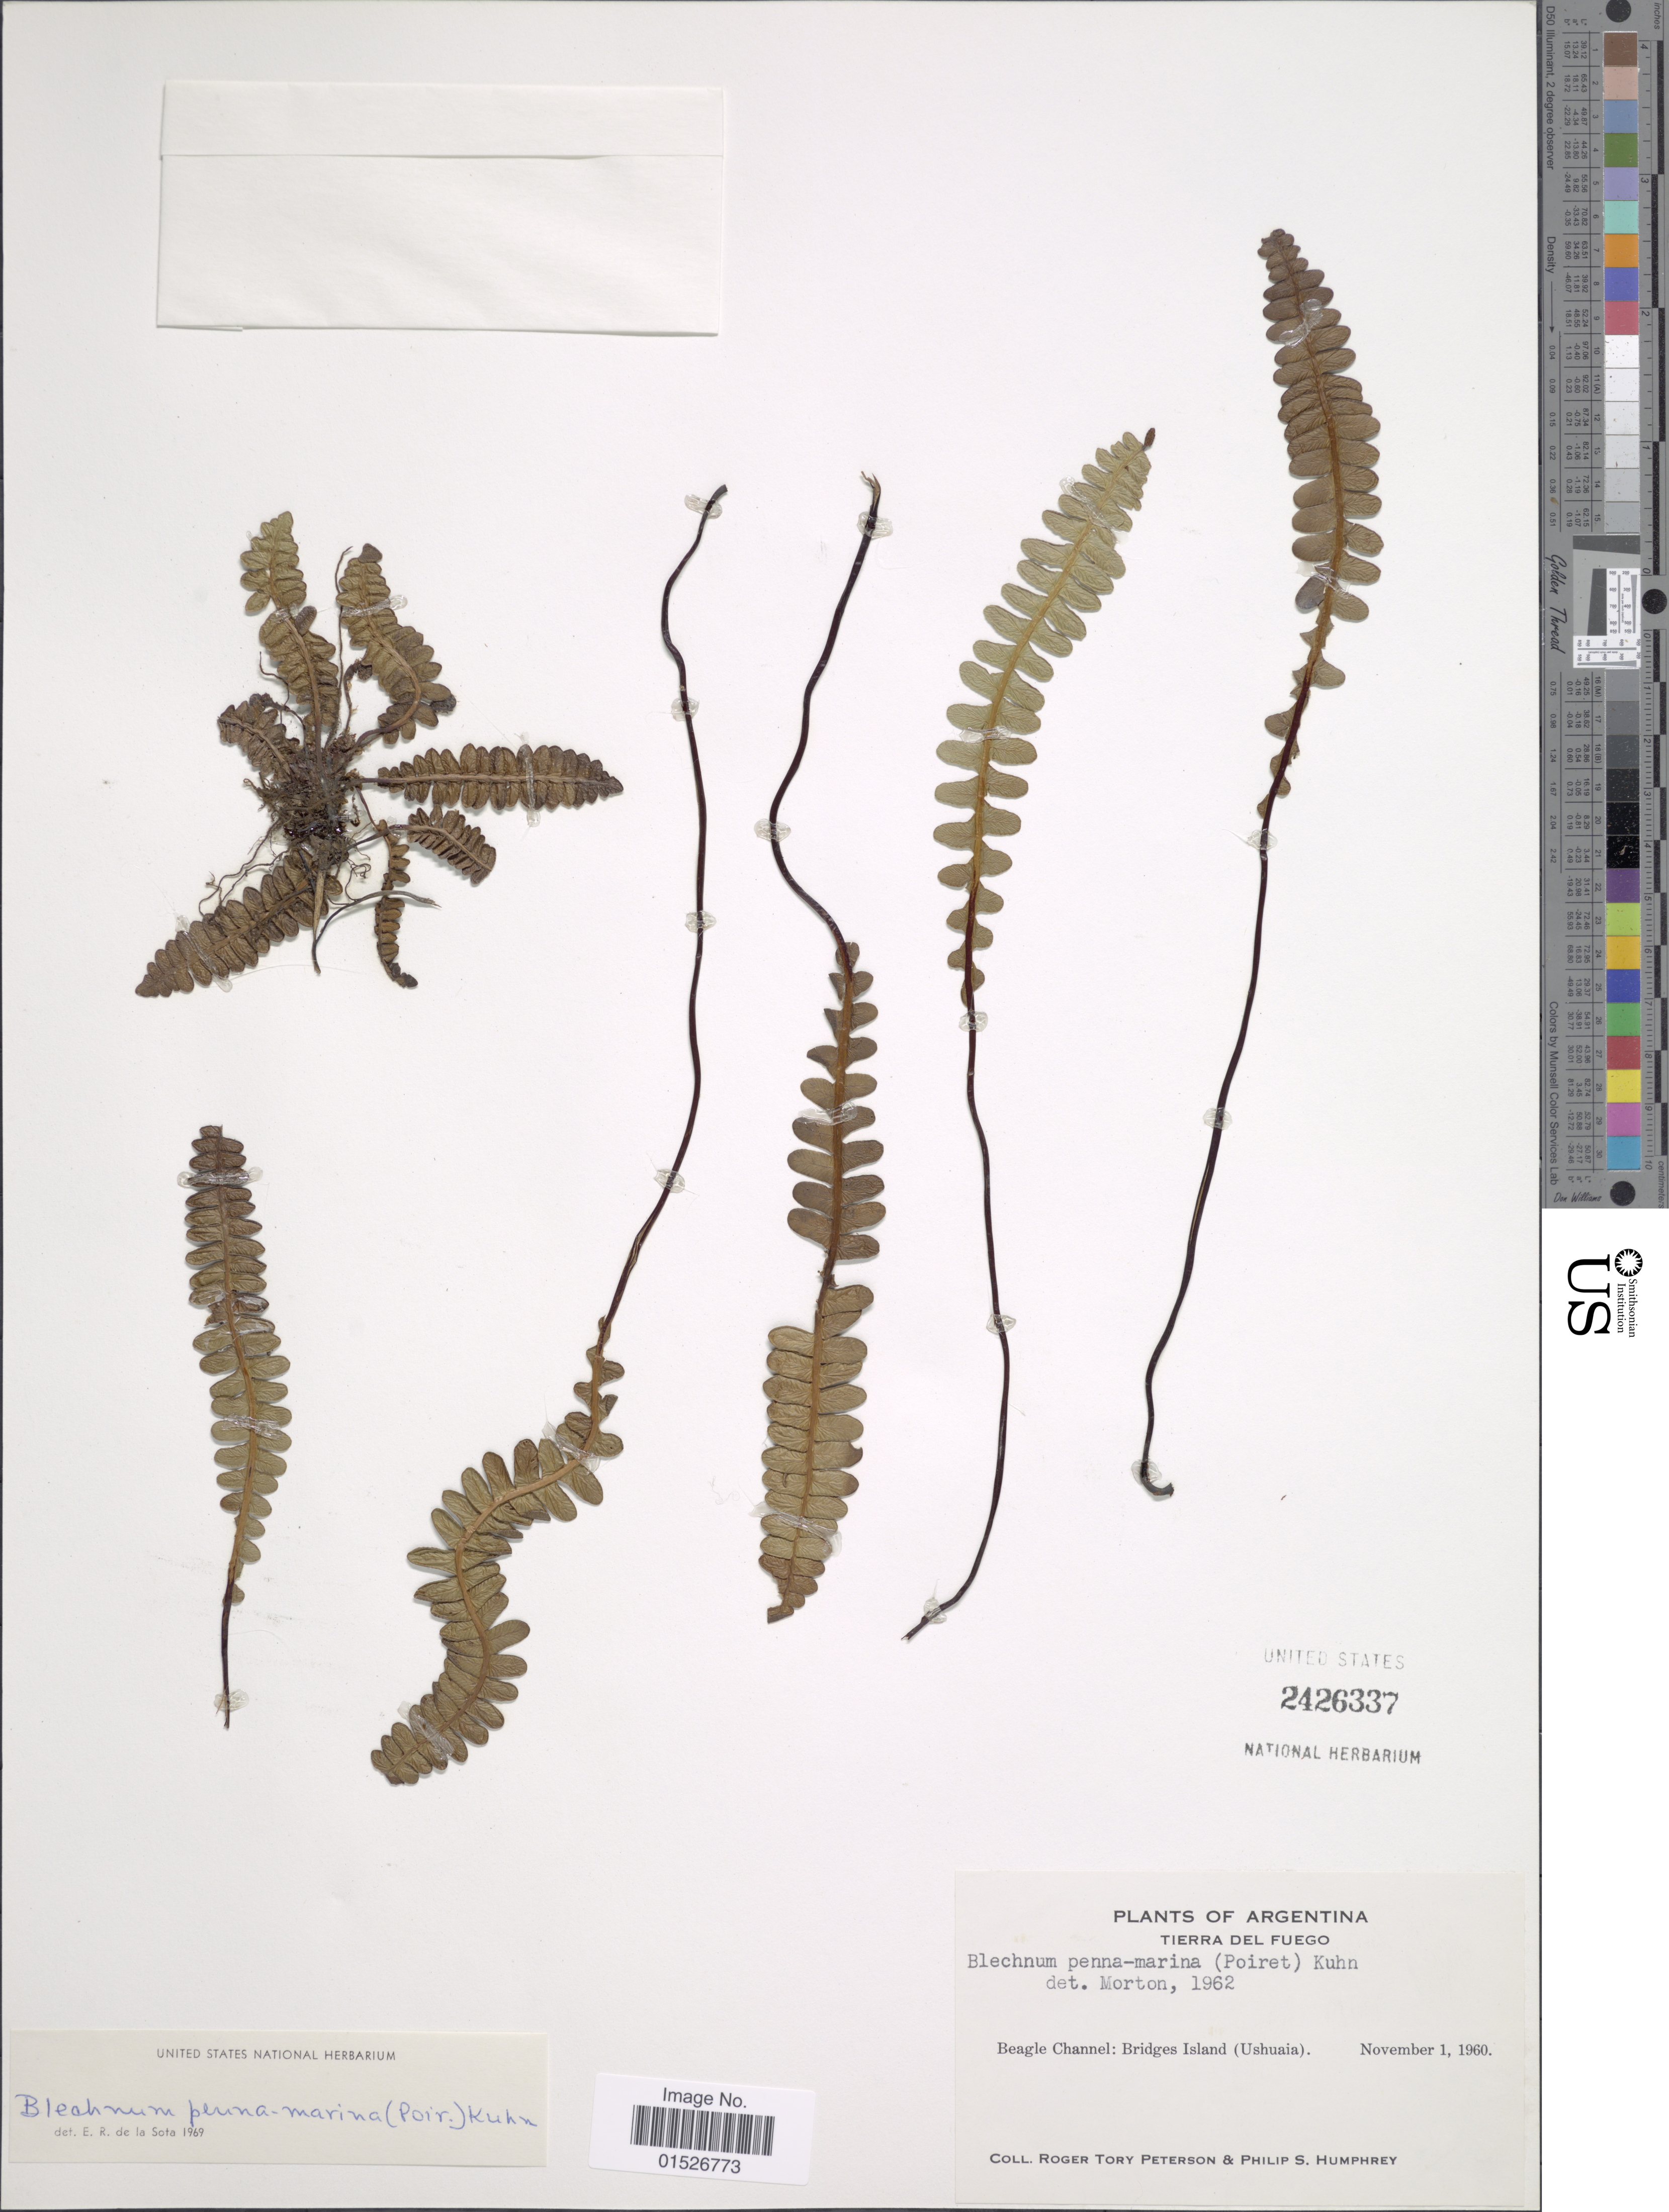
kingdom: Plantae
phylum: Tracheophyta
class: Polypodiopsida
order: Polypodiales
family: Blechnaceae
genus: Blechnum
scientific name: Blechnum penna-marina subsp. penna-marina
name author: (Poir.) Kuhn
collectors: R. Peterson & P. Humphrey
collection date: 1960-11-01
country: Argentina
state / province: Tierra del Fuego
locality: Beagle Channel: Bridges Island (Ushuaia).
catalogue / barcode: US 2426337